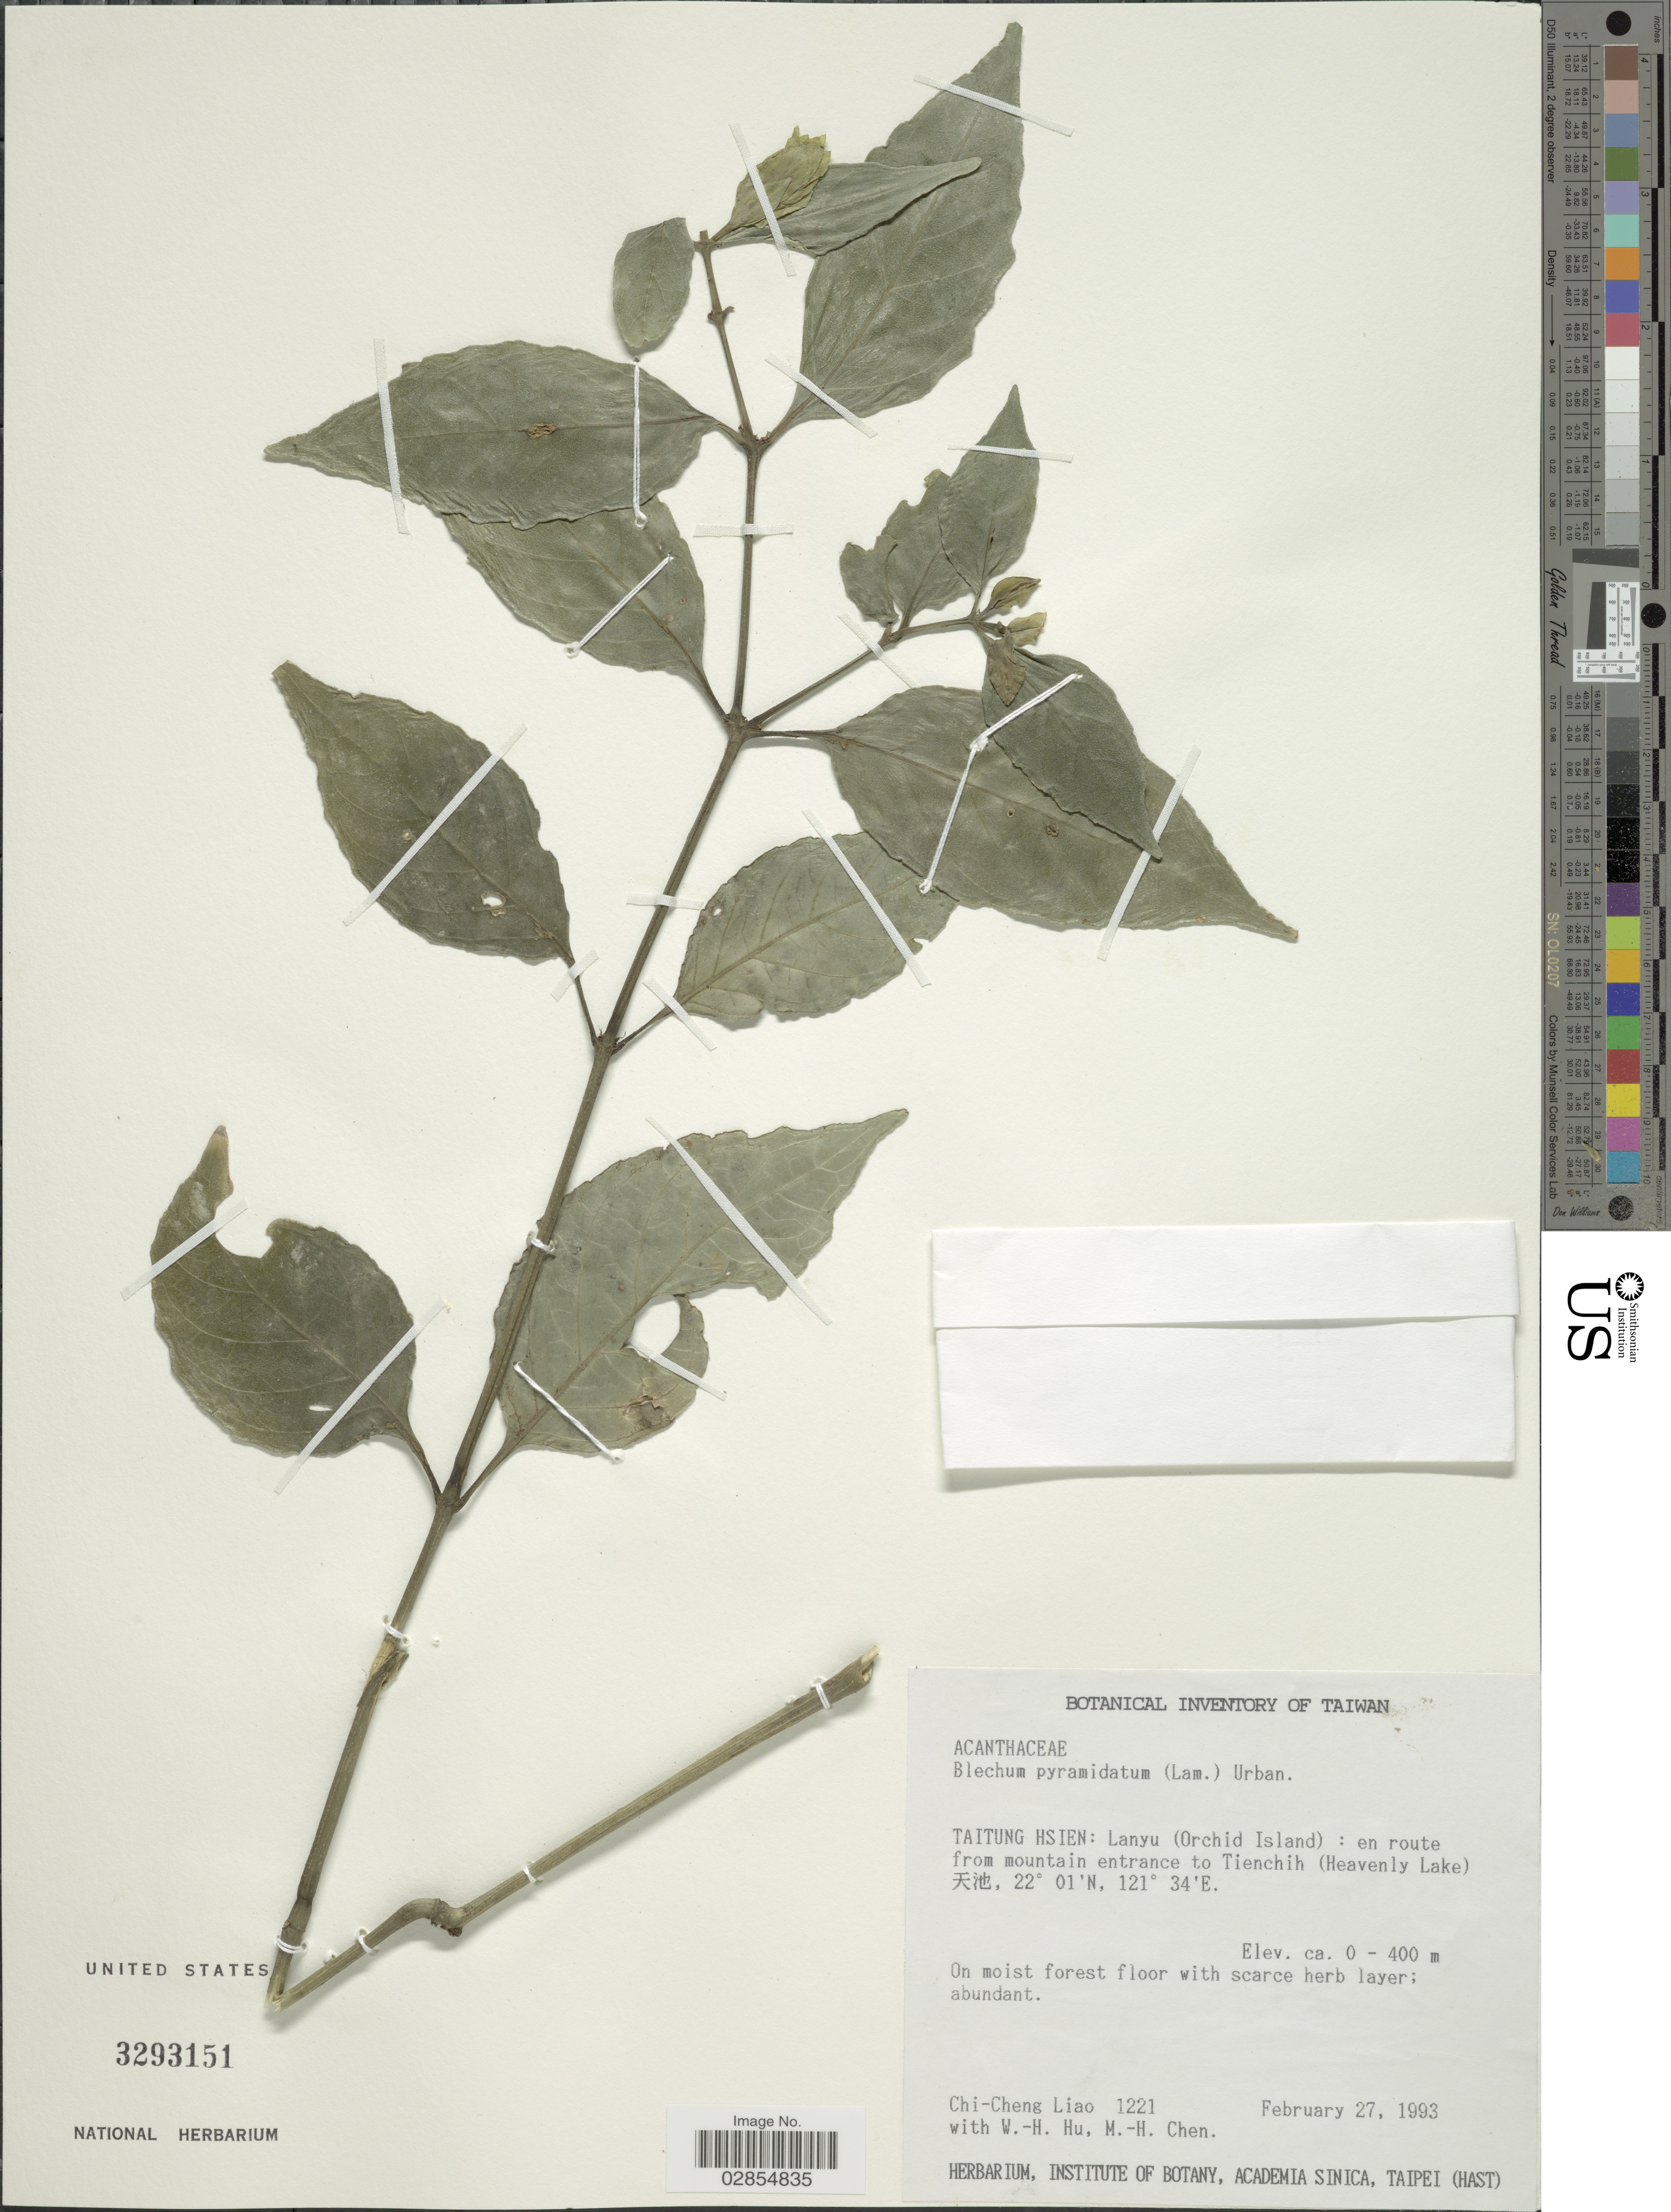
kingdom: Plantae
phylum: Tracheophyta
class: Magnoliopsida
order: Lamiales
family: Acanthaceae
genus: Blechum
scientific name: Blechum pyramidatum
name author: (Lam.) Urb.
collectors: C. Liao, W. H. Hu & M. H. Chen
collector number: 1221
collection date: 1993-02-27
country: Taiwan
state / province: Taitung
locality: Taitung Hsien: Lanyu (Orchid Island): en route from mountain entrance to Tienchih (Heavenly Lake) X.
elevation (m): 0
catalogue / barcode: US 3293151